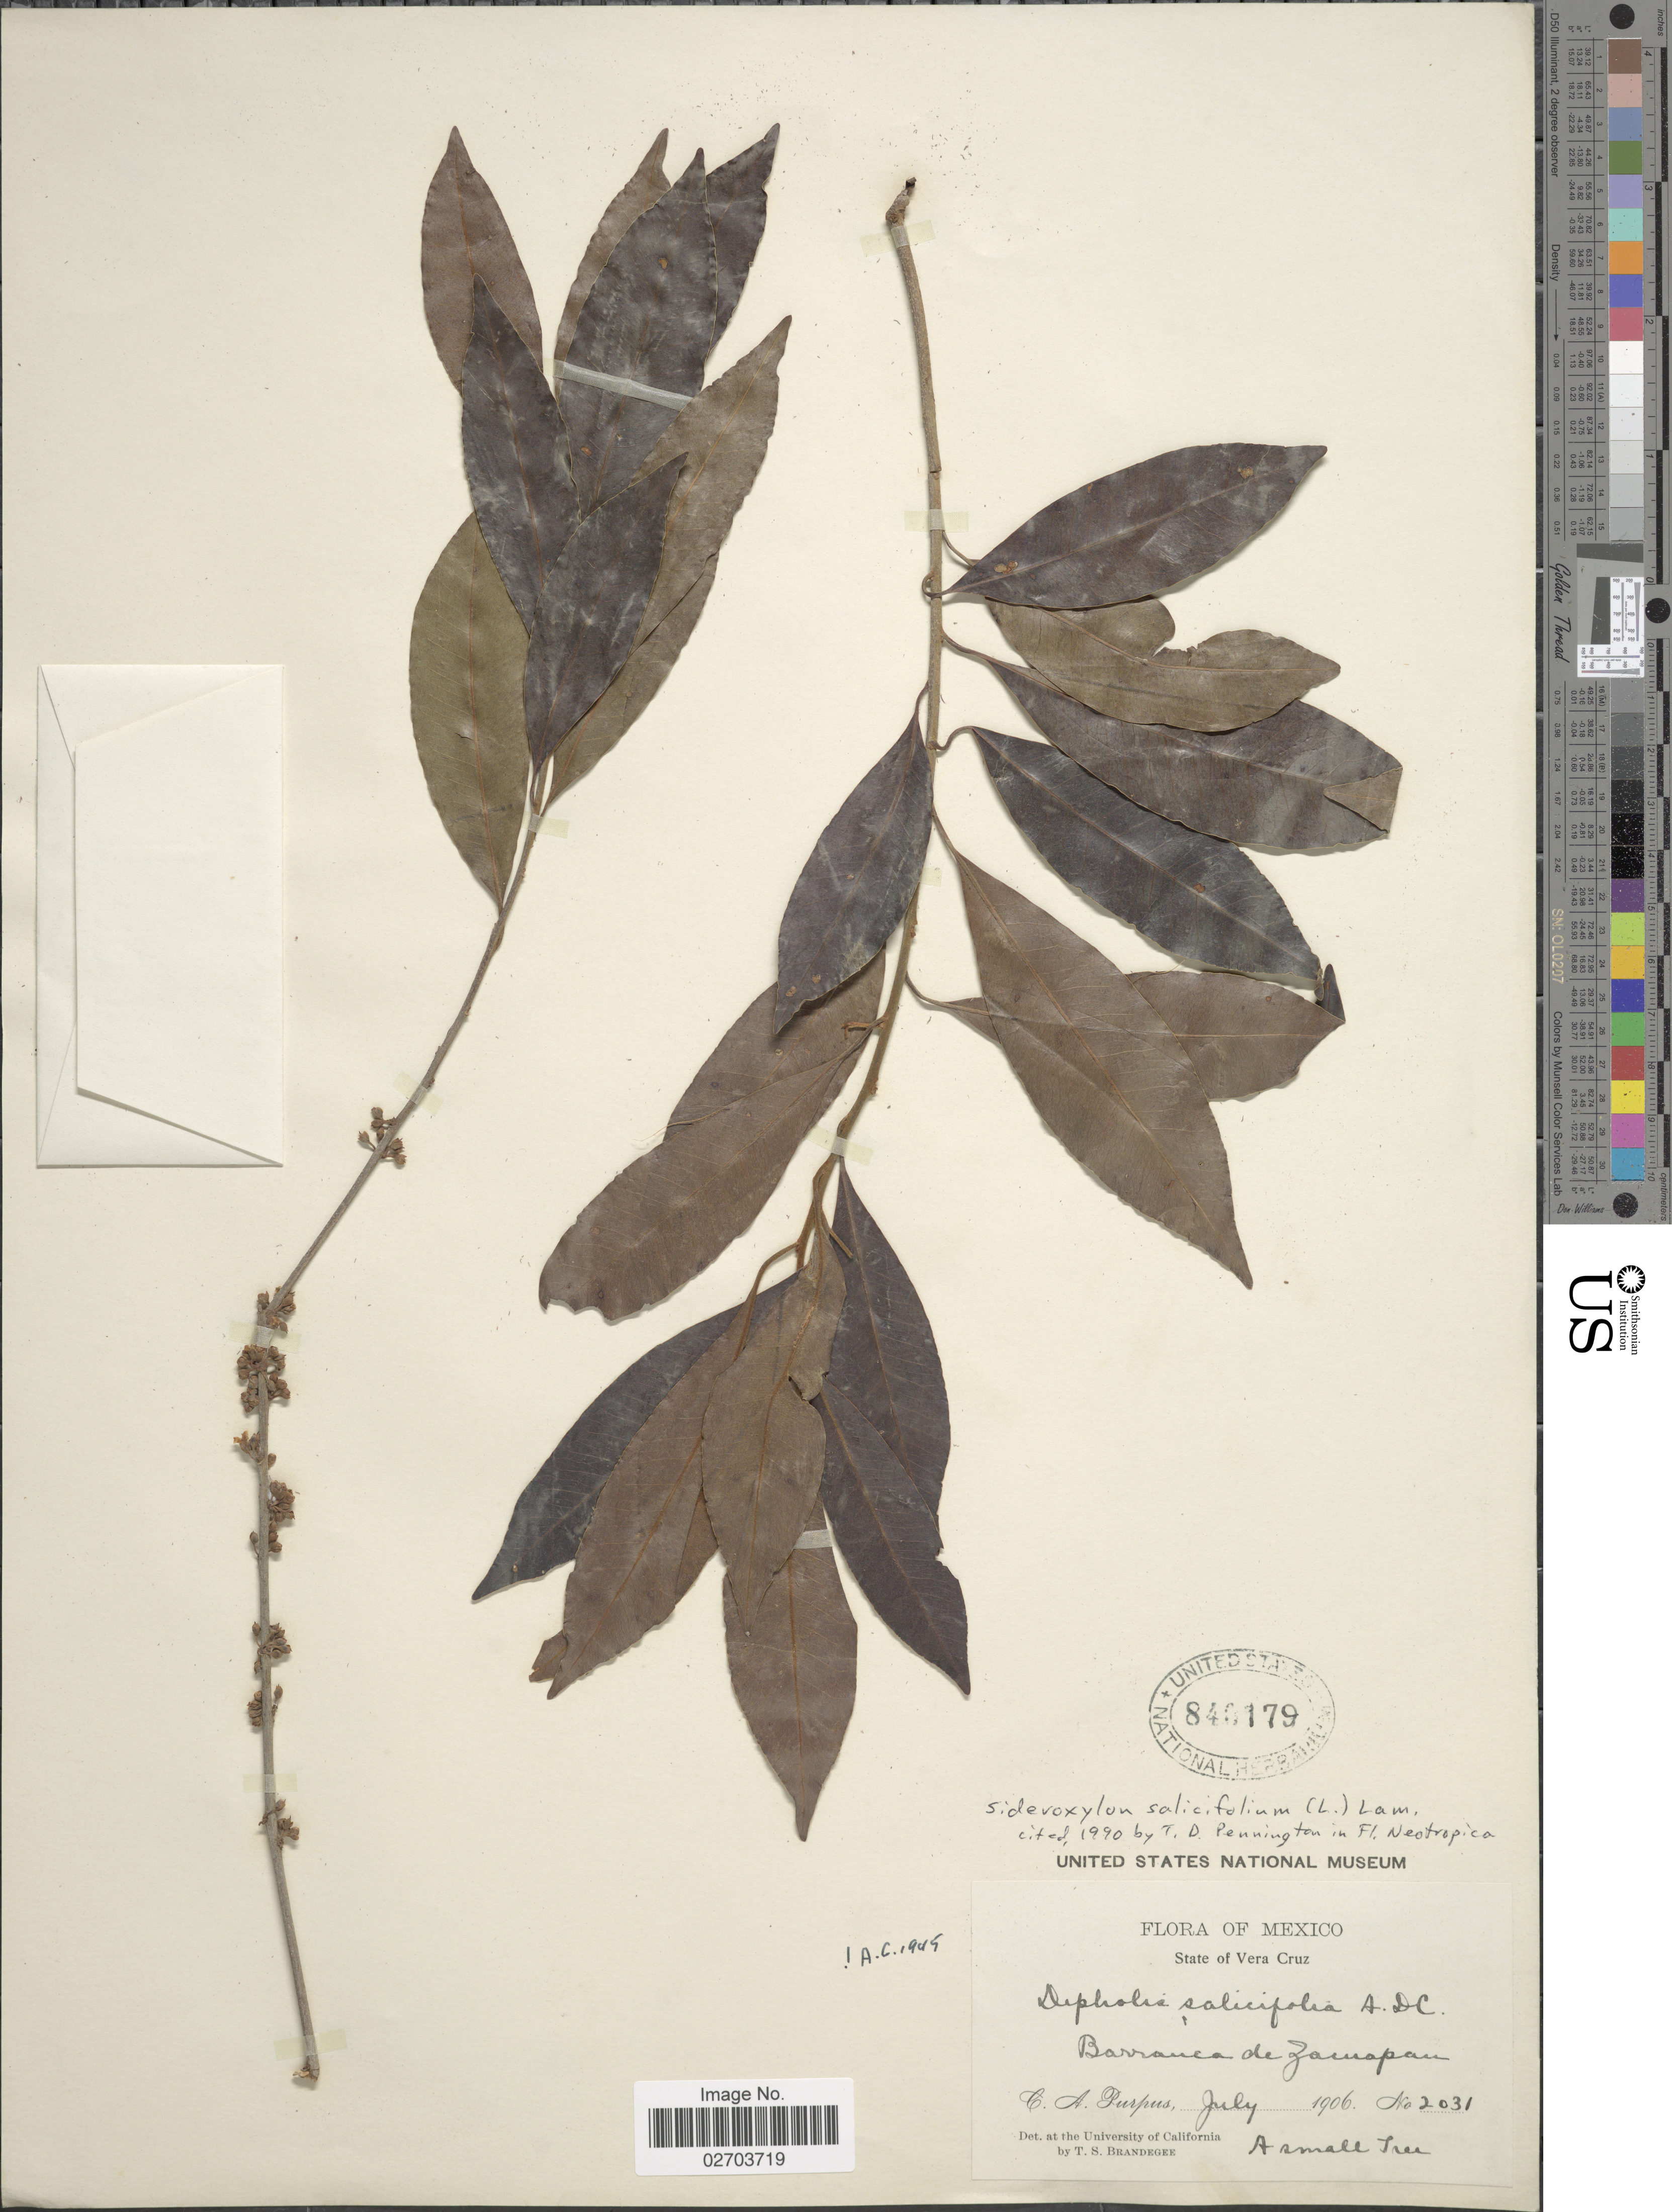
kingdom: Plantae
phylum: Tracheophyta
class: Magnoliopsida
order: Ericales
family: Sapotaceae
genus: Sideroxylon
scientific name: Sideroxylon salicifolium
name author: (L.) Lam.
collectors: C. A. Purpus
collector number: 2031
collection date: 1906-07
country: Mexico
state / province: Veracruz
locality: Barranca de Zacuapan.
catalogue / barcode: US 840179